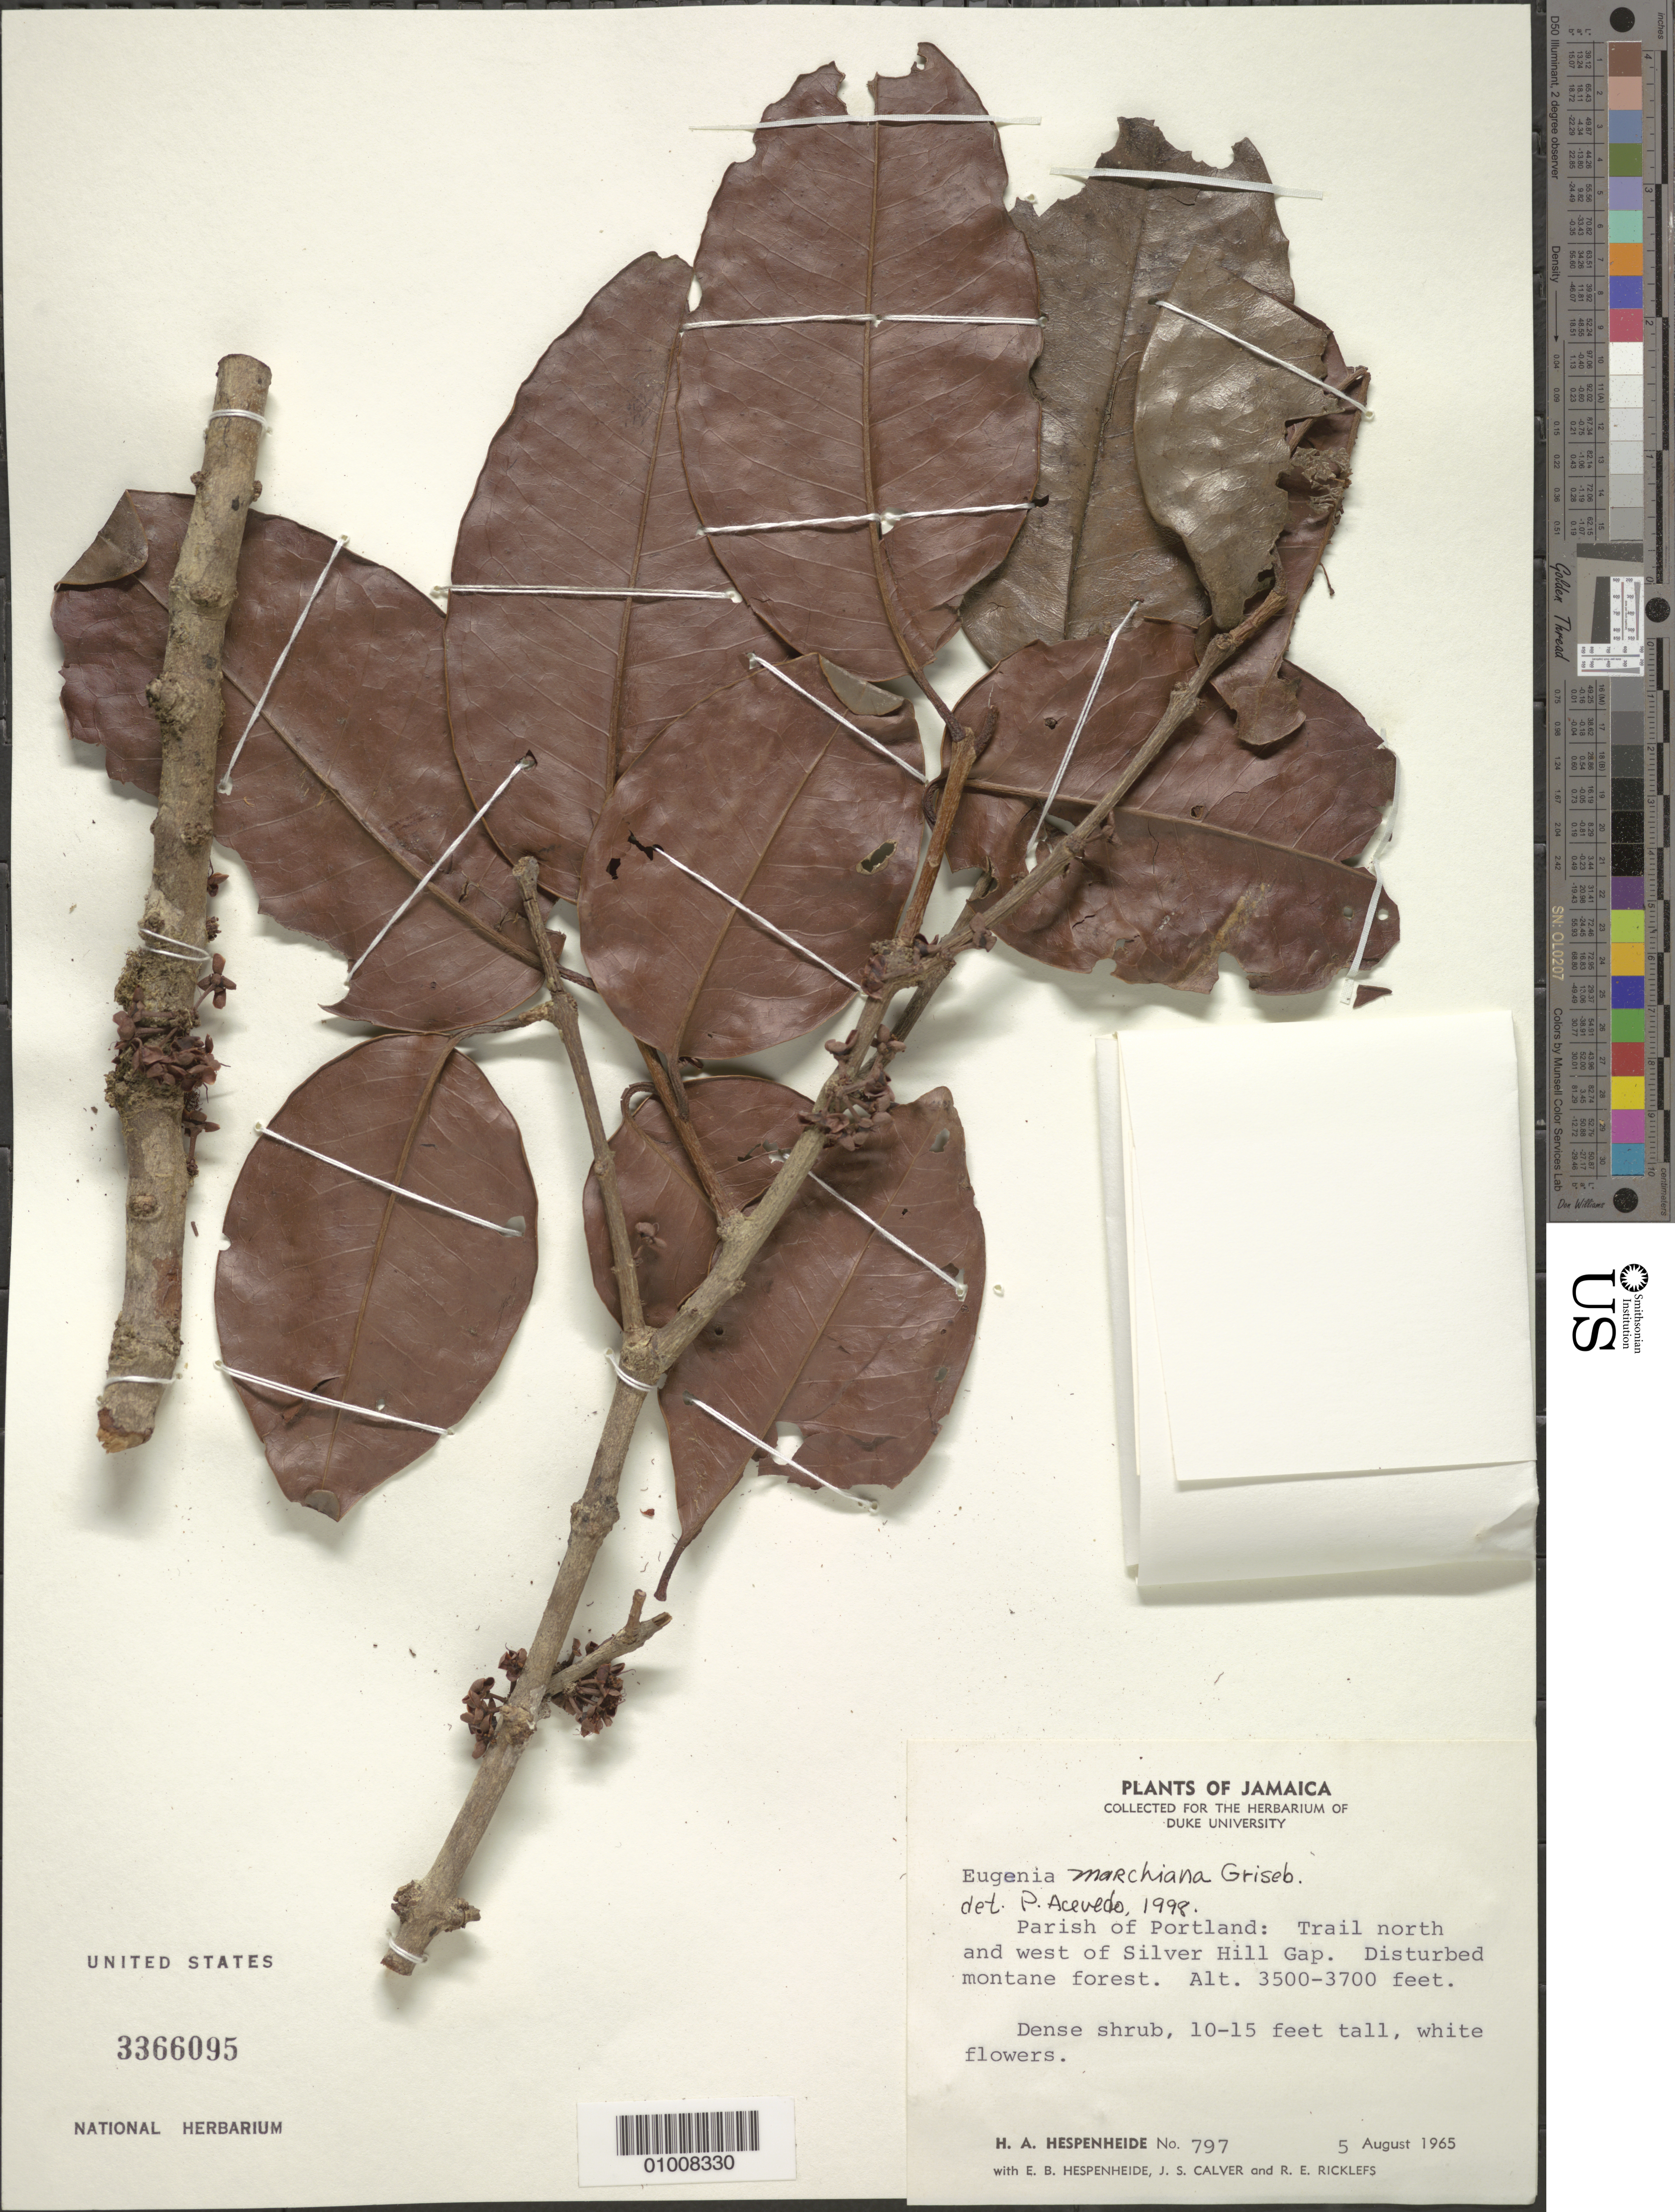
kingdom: Plantae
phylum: Tracheophyta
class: Magnoliopsida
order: Myrtales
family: Myrtaceae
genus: Eugenia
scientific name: Eugenia marchiana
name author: Griseb.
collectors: H. A. Hespenheide, E. Hespenheide, J. Calver & R. Ricklefs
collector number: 797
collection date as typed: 05 Aug 1965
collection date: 1965-08-05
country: Jamaica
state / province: Portland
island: Jamaica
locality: Trail north and west of Silver Hill Gap.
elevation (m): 1067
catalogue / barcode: US 3366095